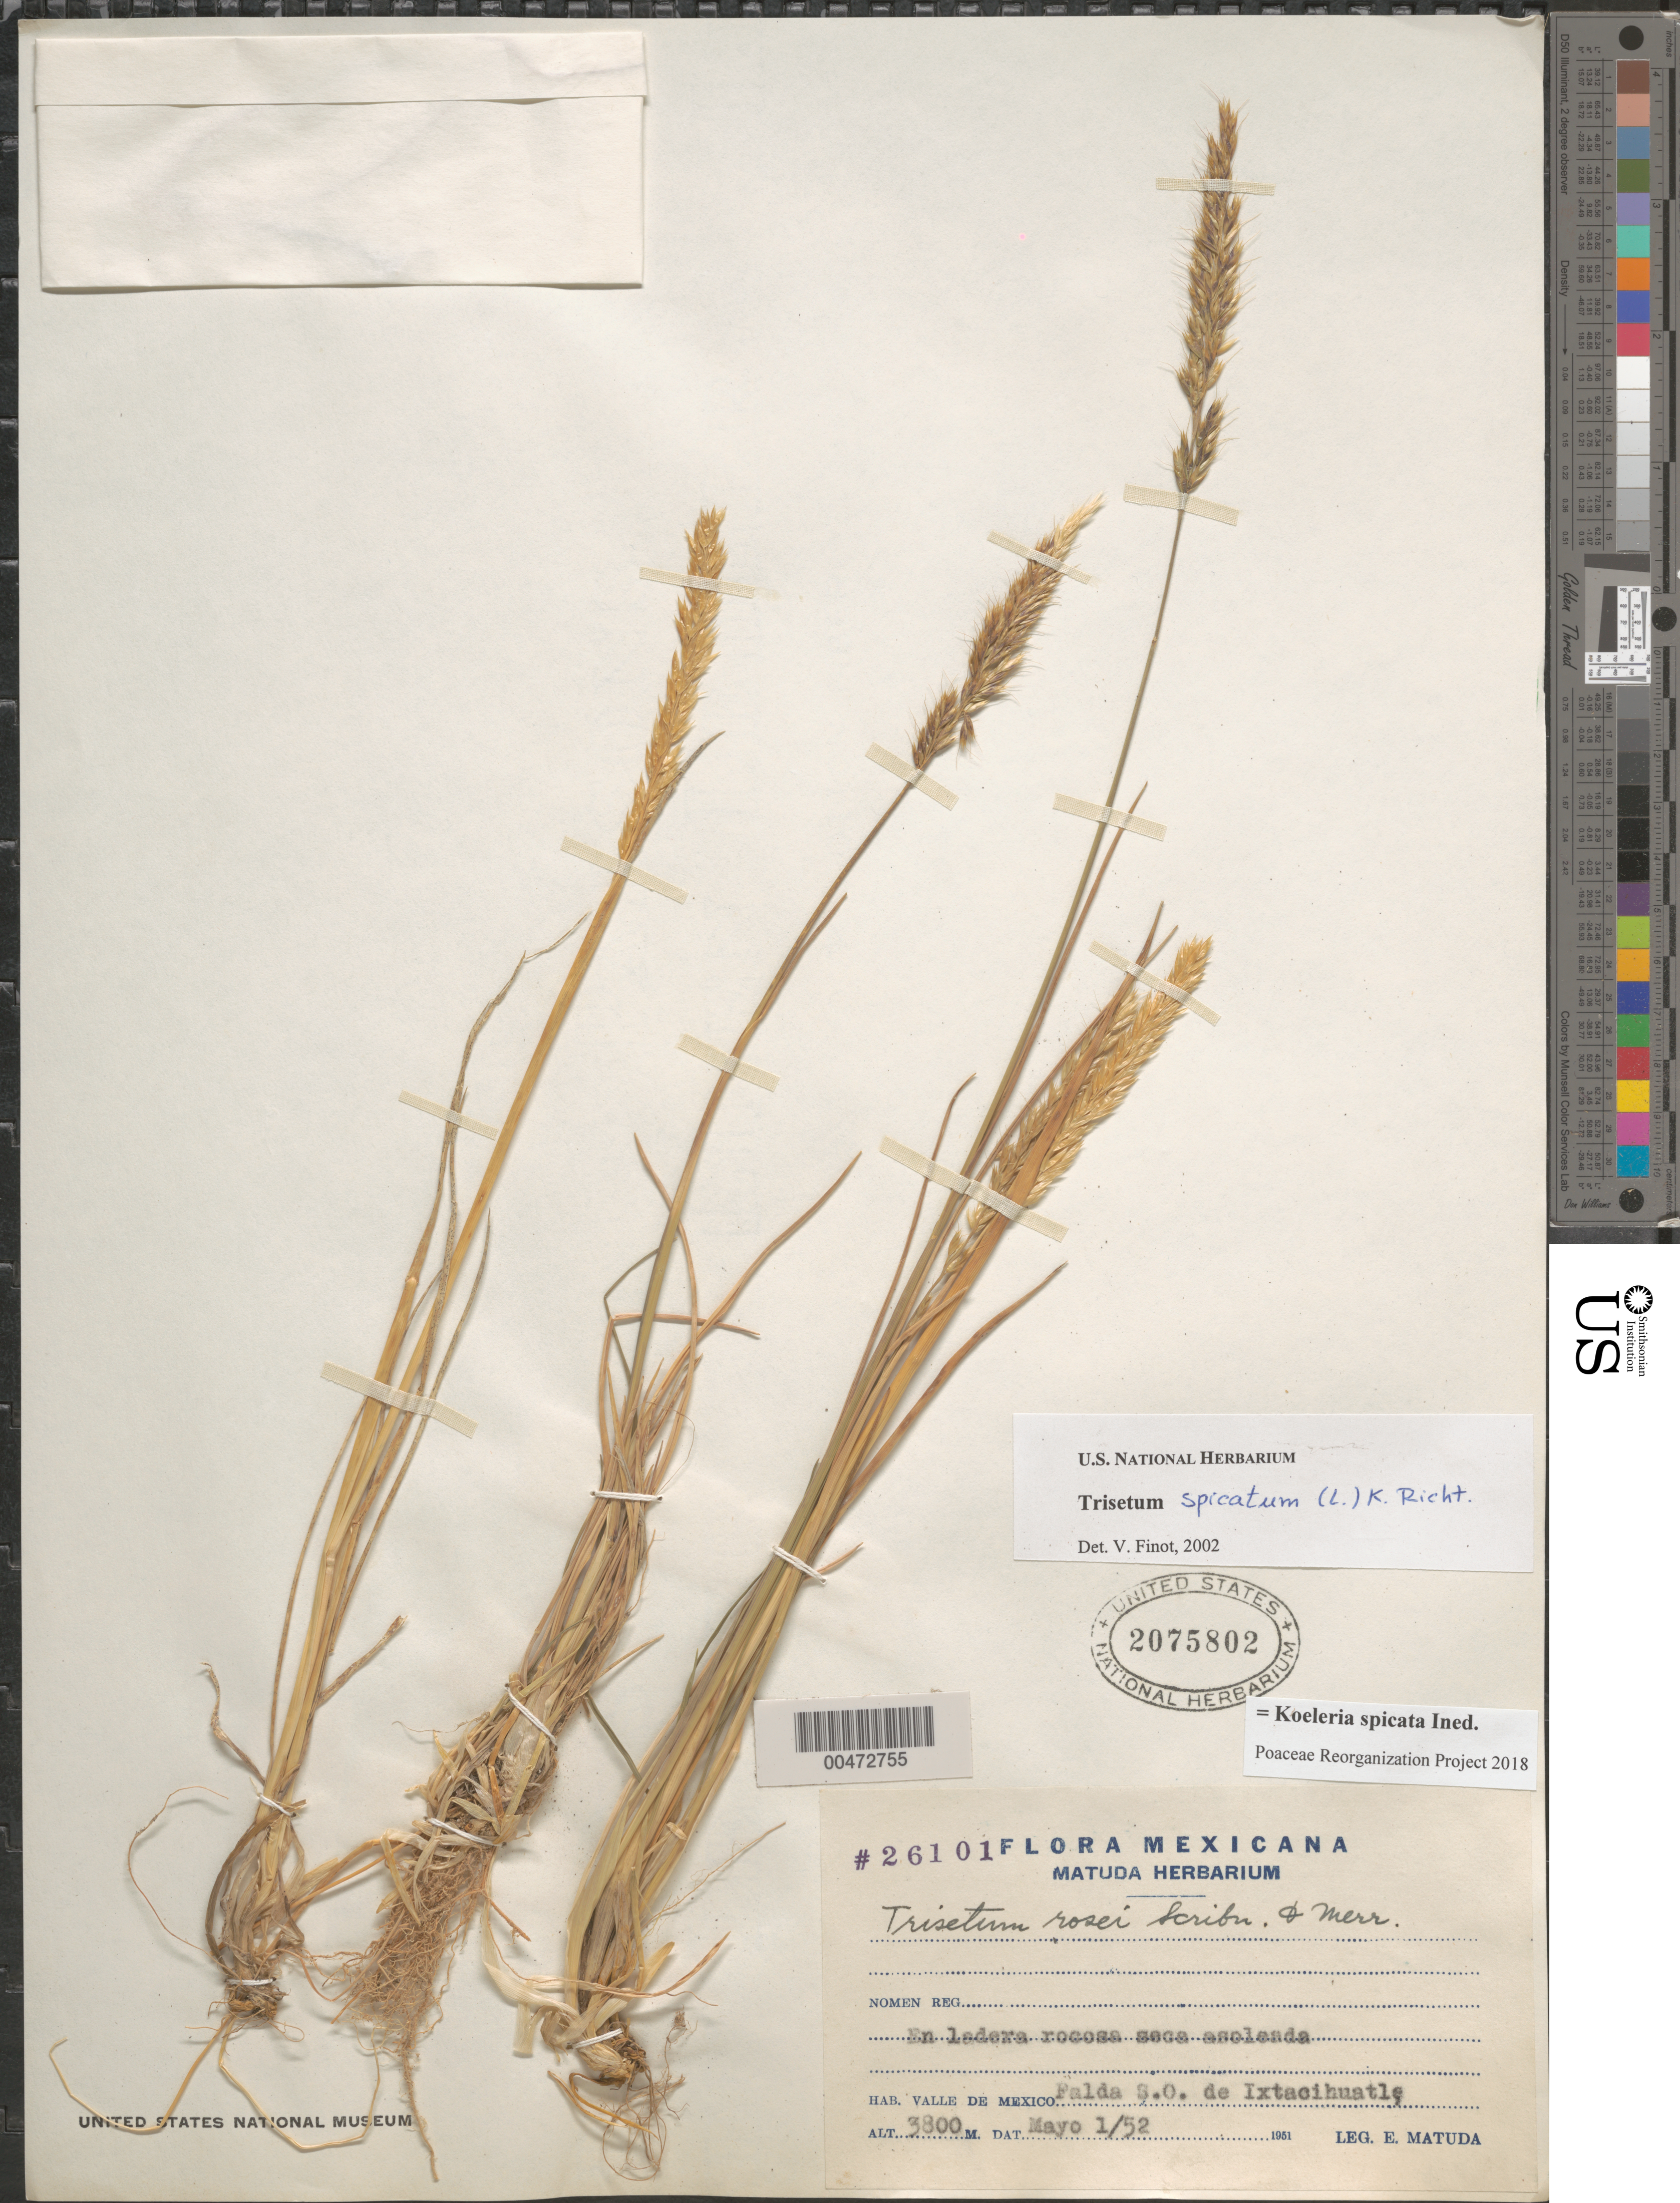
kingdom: Plantae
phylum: Tracheophyta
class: Liliopsida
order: Poales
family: Poaceae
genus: Koeleria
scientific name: Koeleria spicata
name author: (L.) Barberá et al.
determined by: Poaceae Reorganization Project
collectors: E. Matuda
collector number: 26101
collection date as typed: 1 May 1952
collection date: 1952-05-01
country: Mexico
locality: Valle de Mexico, SW slope of Ixtaccihuatla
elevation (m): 3800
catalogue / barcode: US 2075802